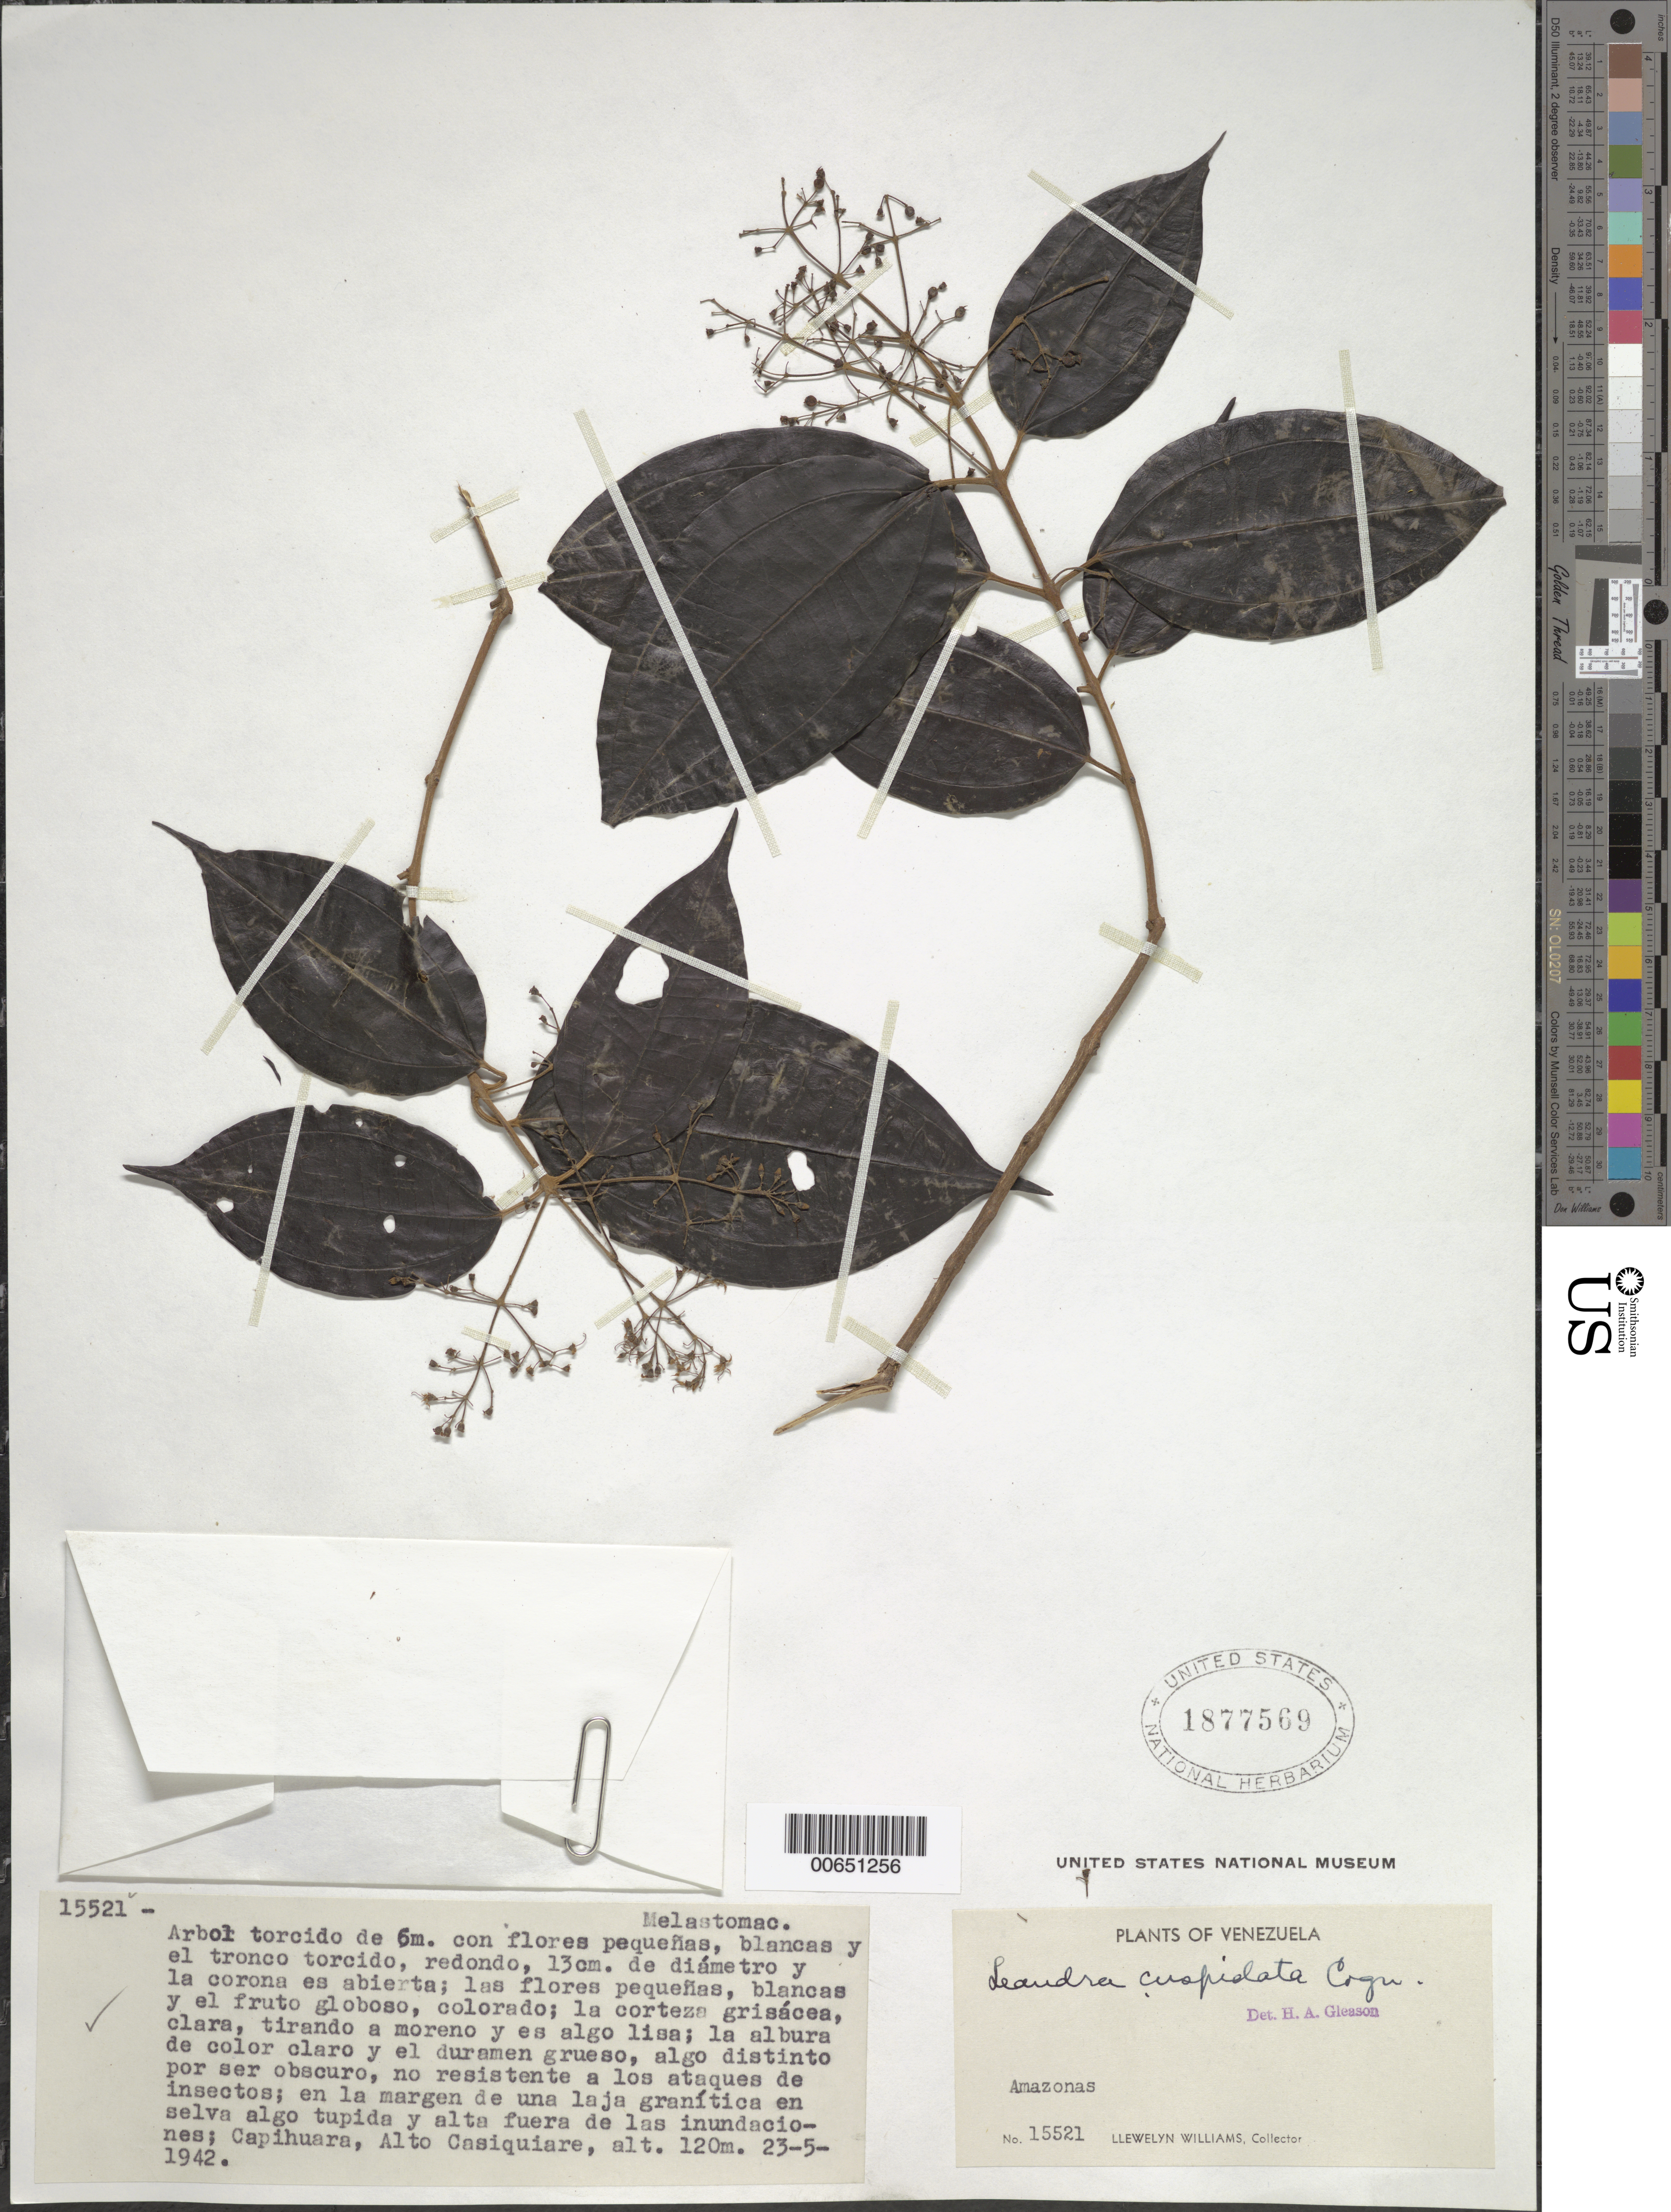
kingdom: Plantae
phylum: Tracheophyta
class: Magnoliopsida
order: Myrtales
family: Melastomataceae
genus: Miconia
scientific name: Miconia cuspidata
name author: Cogn.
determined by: Gleason, H. A.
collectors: Ll. Williams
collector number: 15521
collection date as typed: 23-May-42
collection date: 1942-05-23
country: Venezuela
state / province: Amazonas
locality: Capihuara, Alto Casiquiare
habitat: Margen de una laja granítica en selva algo tupida y alta fuera de las inundaciones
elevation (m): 120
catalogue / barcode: US 1877569